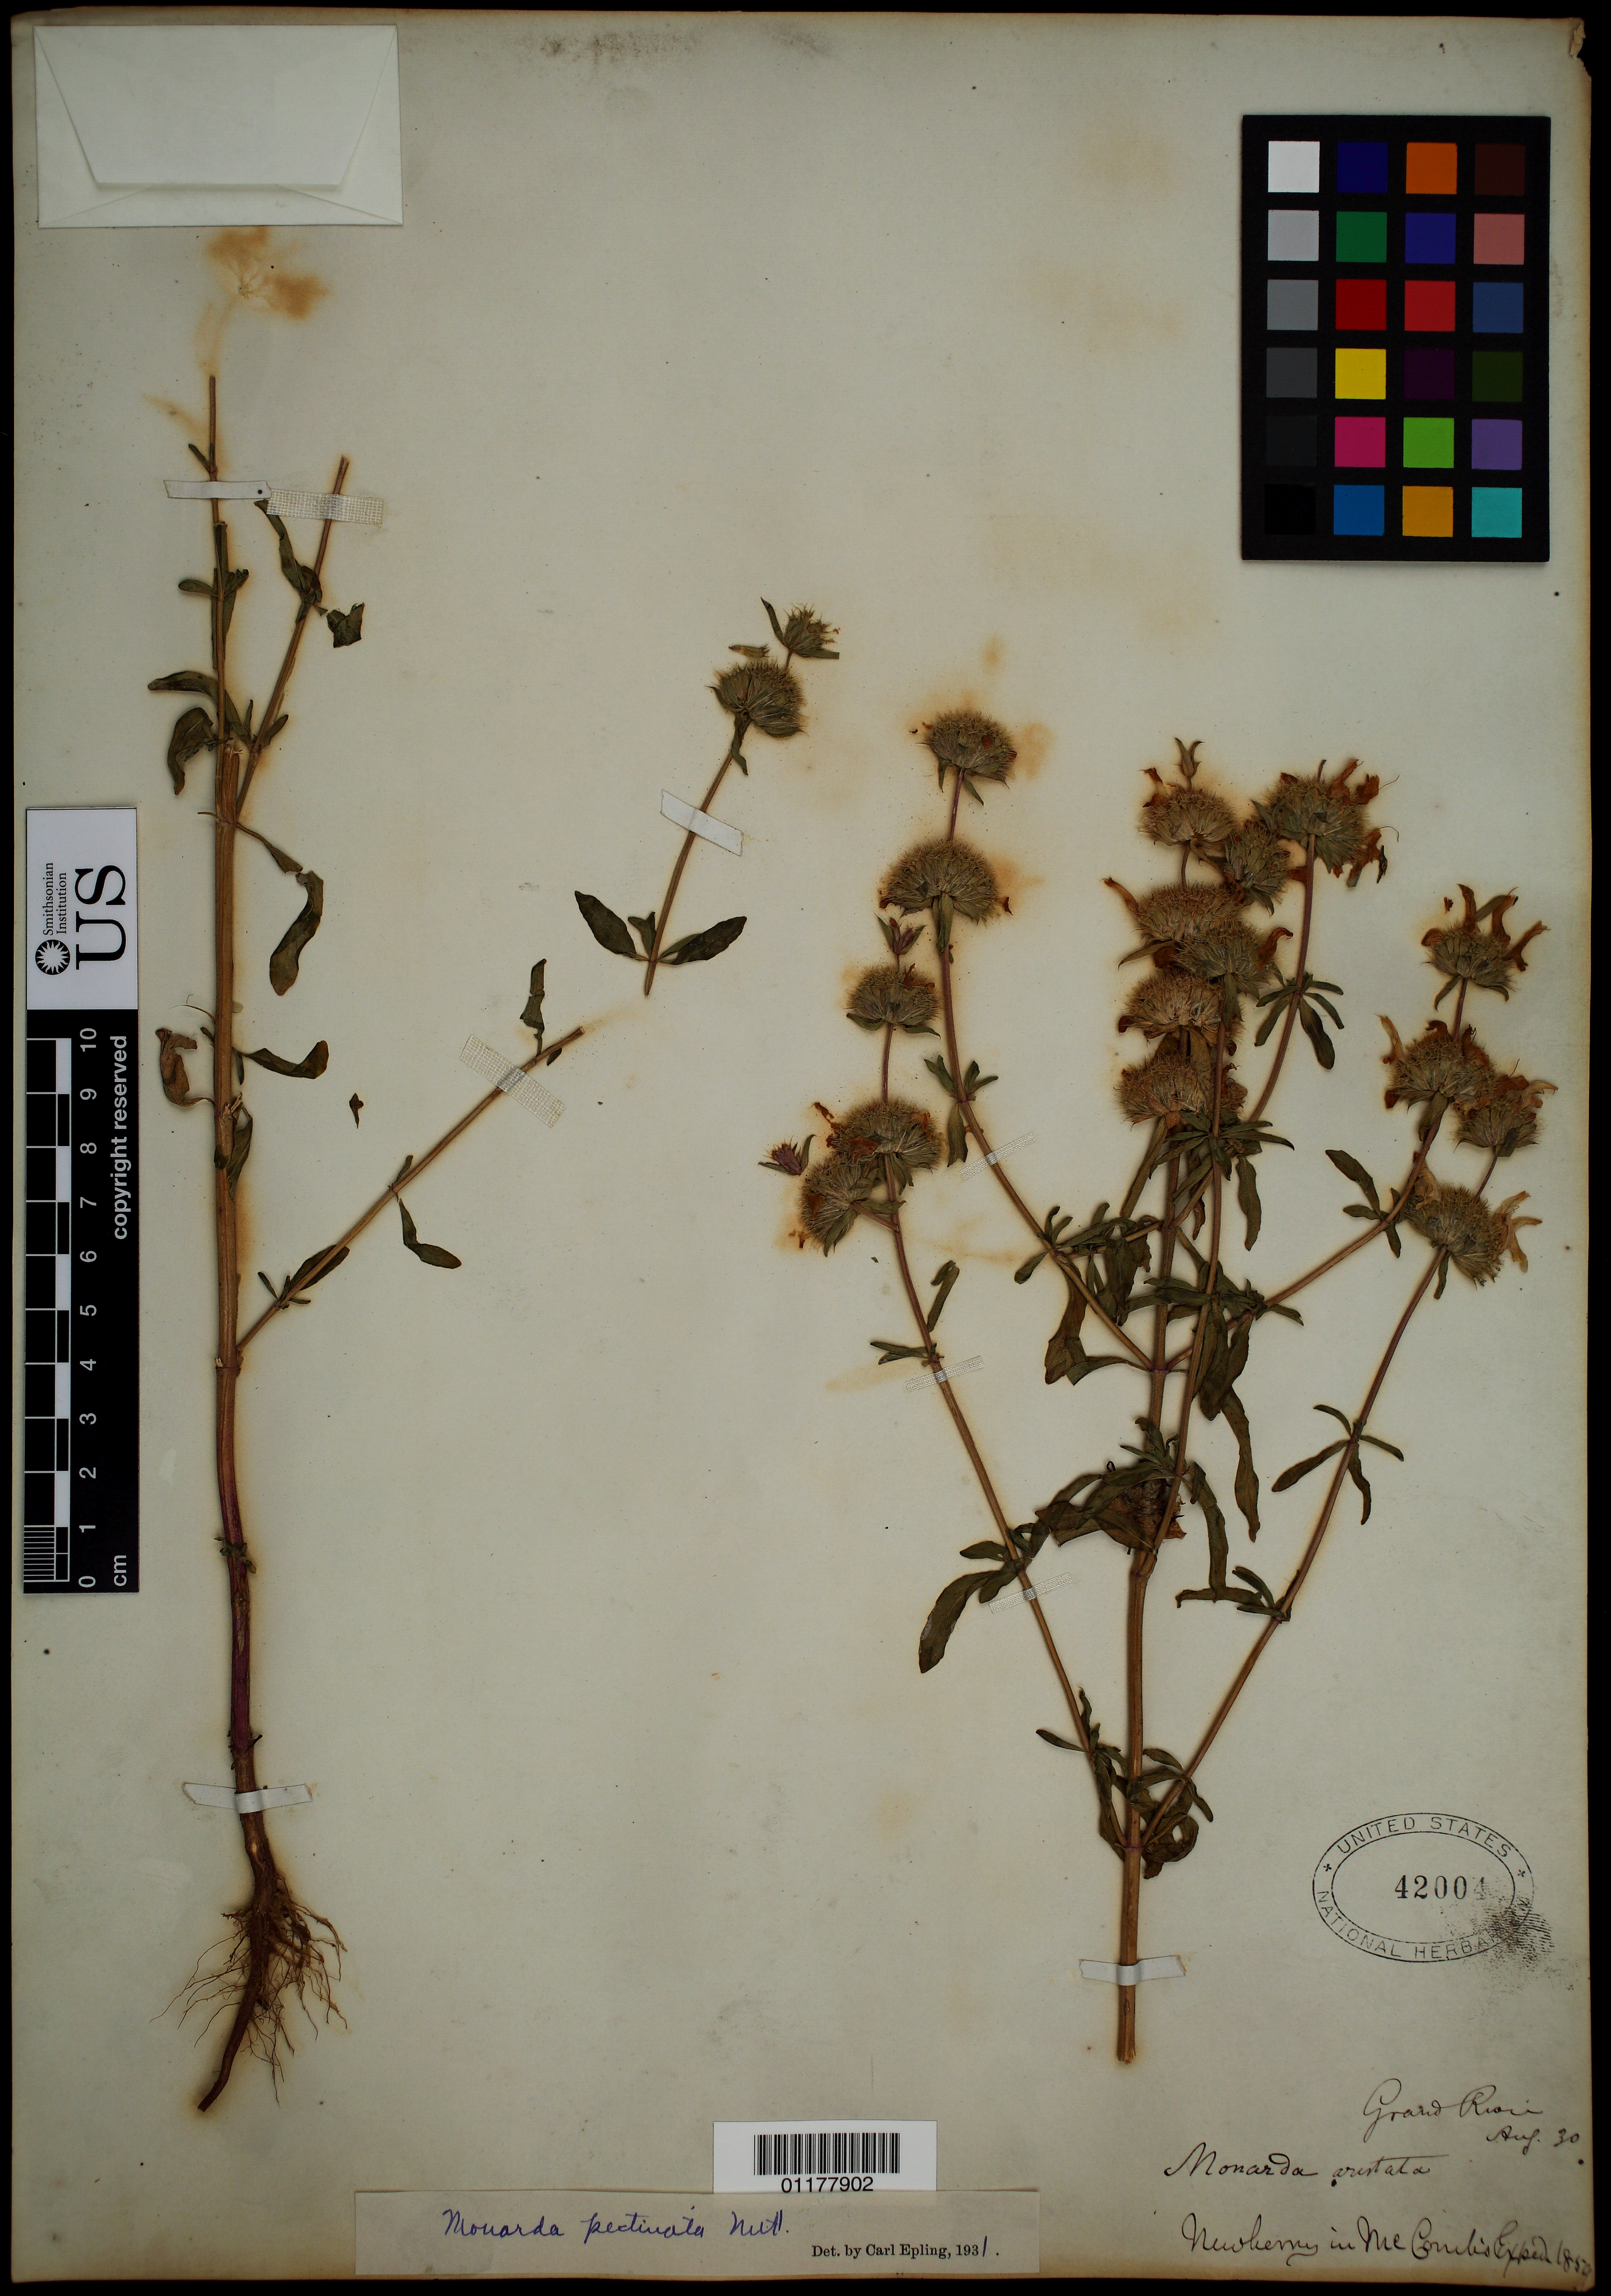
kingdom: Plantae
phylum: Tracheophyta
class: Magnoliopsida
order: Lamiales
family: Lamiaceae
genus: Monarda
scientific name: Monarda pectinata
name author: Nutt.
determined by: Epling, C. C.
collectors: J. S. Newberry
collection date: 1859-08-30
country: United States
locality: Grand River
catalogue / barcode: US 42004